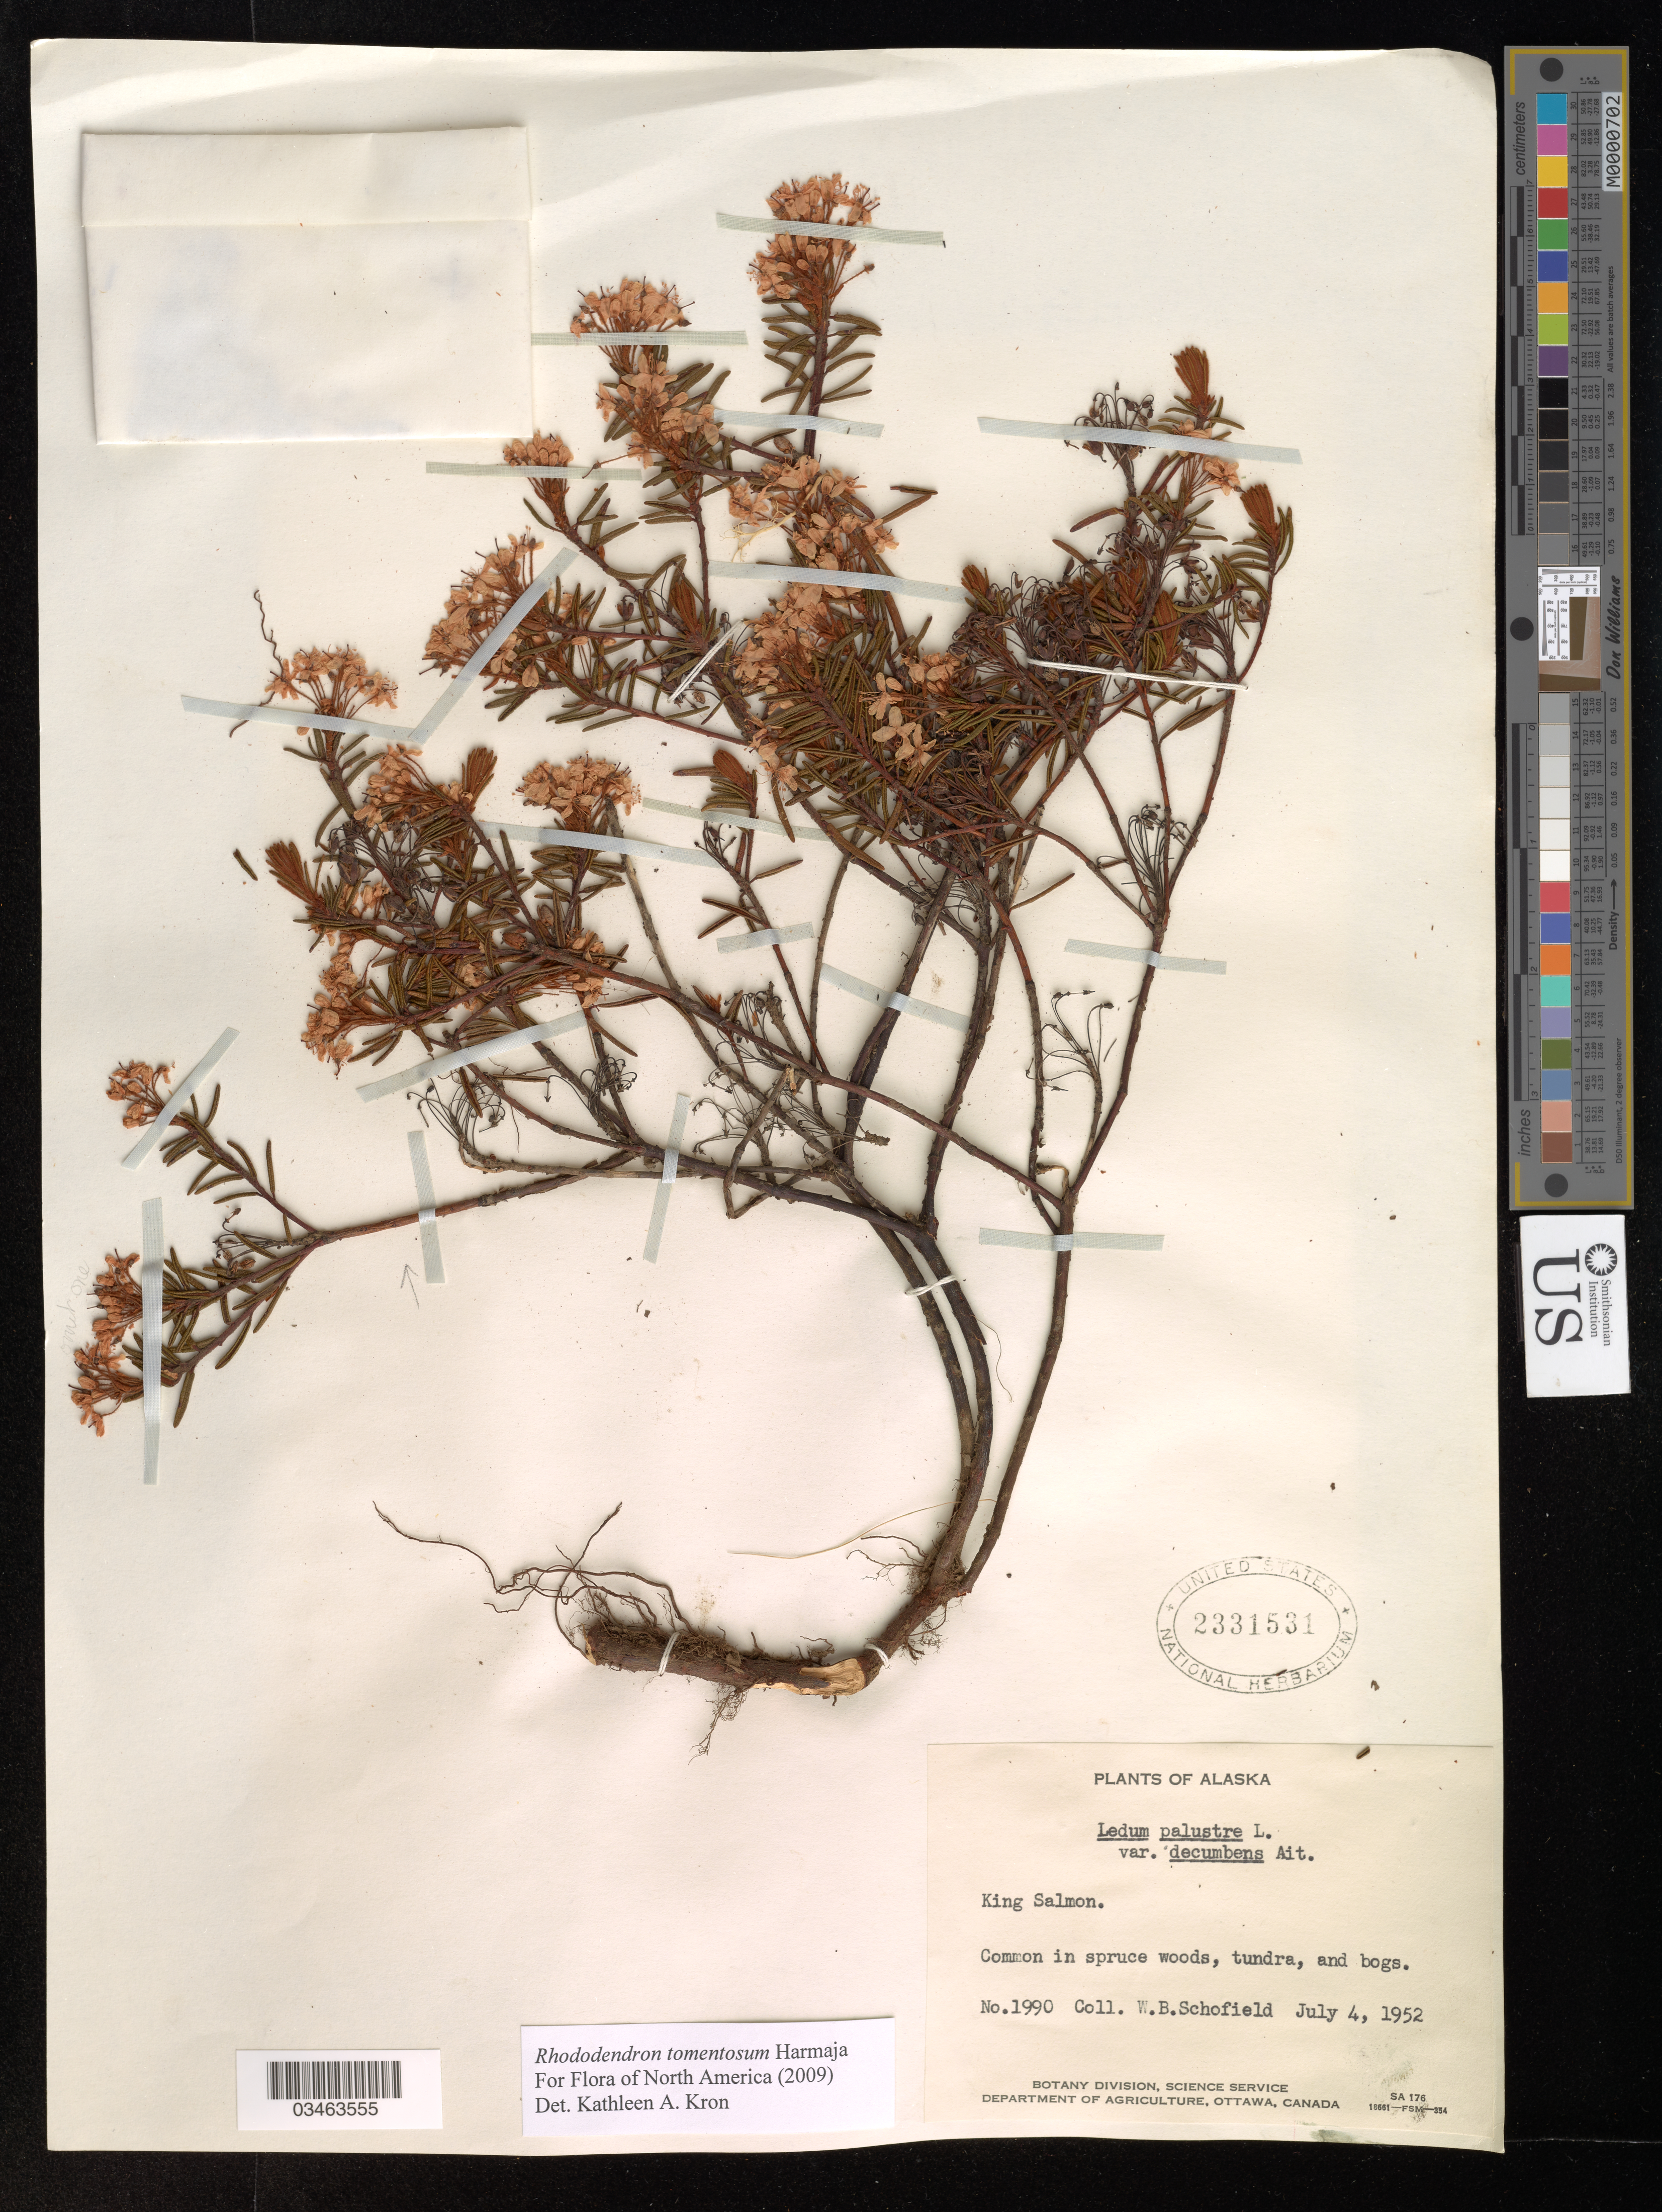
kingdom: Plantae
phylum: Tracheophyta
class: Magnoliopsida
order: Ericales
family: Ericaceae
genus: Rhododendron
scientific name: Rhododendron tomentosum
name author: Harmaja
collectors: W. Schofield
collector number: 1990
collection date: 1952-07-04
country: United States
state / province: Alaska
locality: King Salmon.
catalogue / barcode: US 2331531